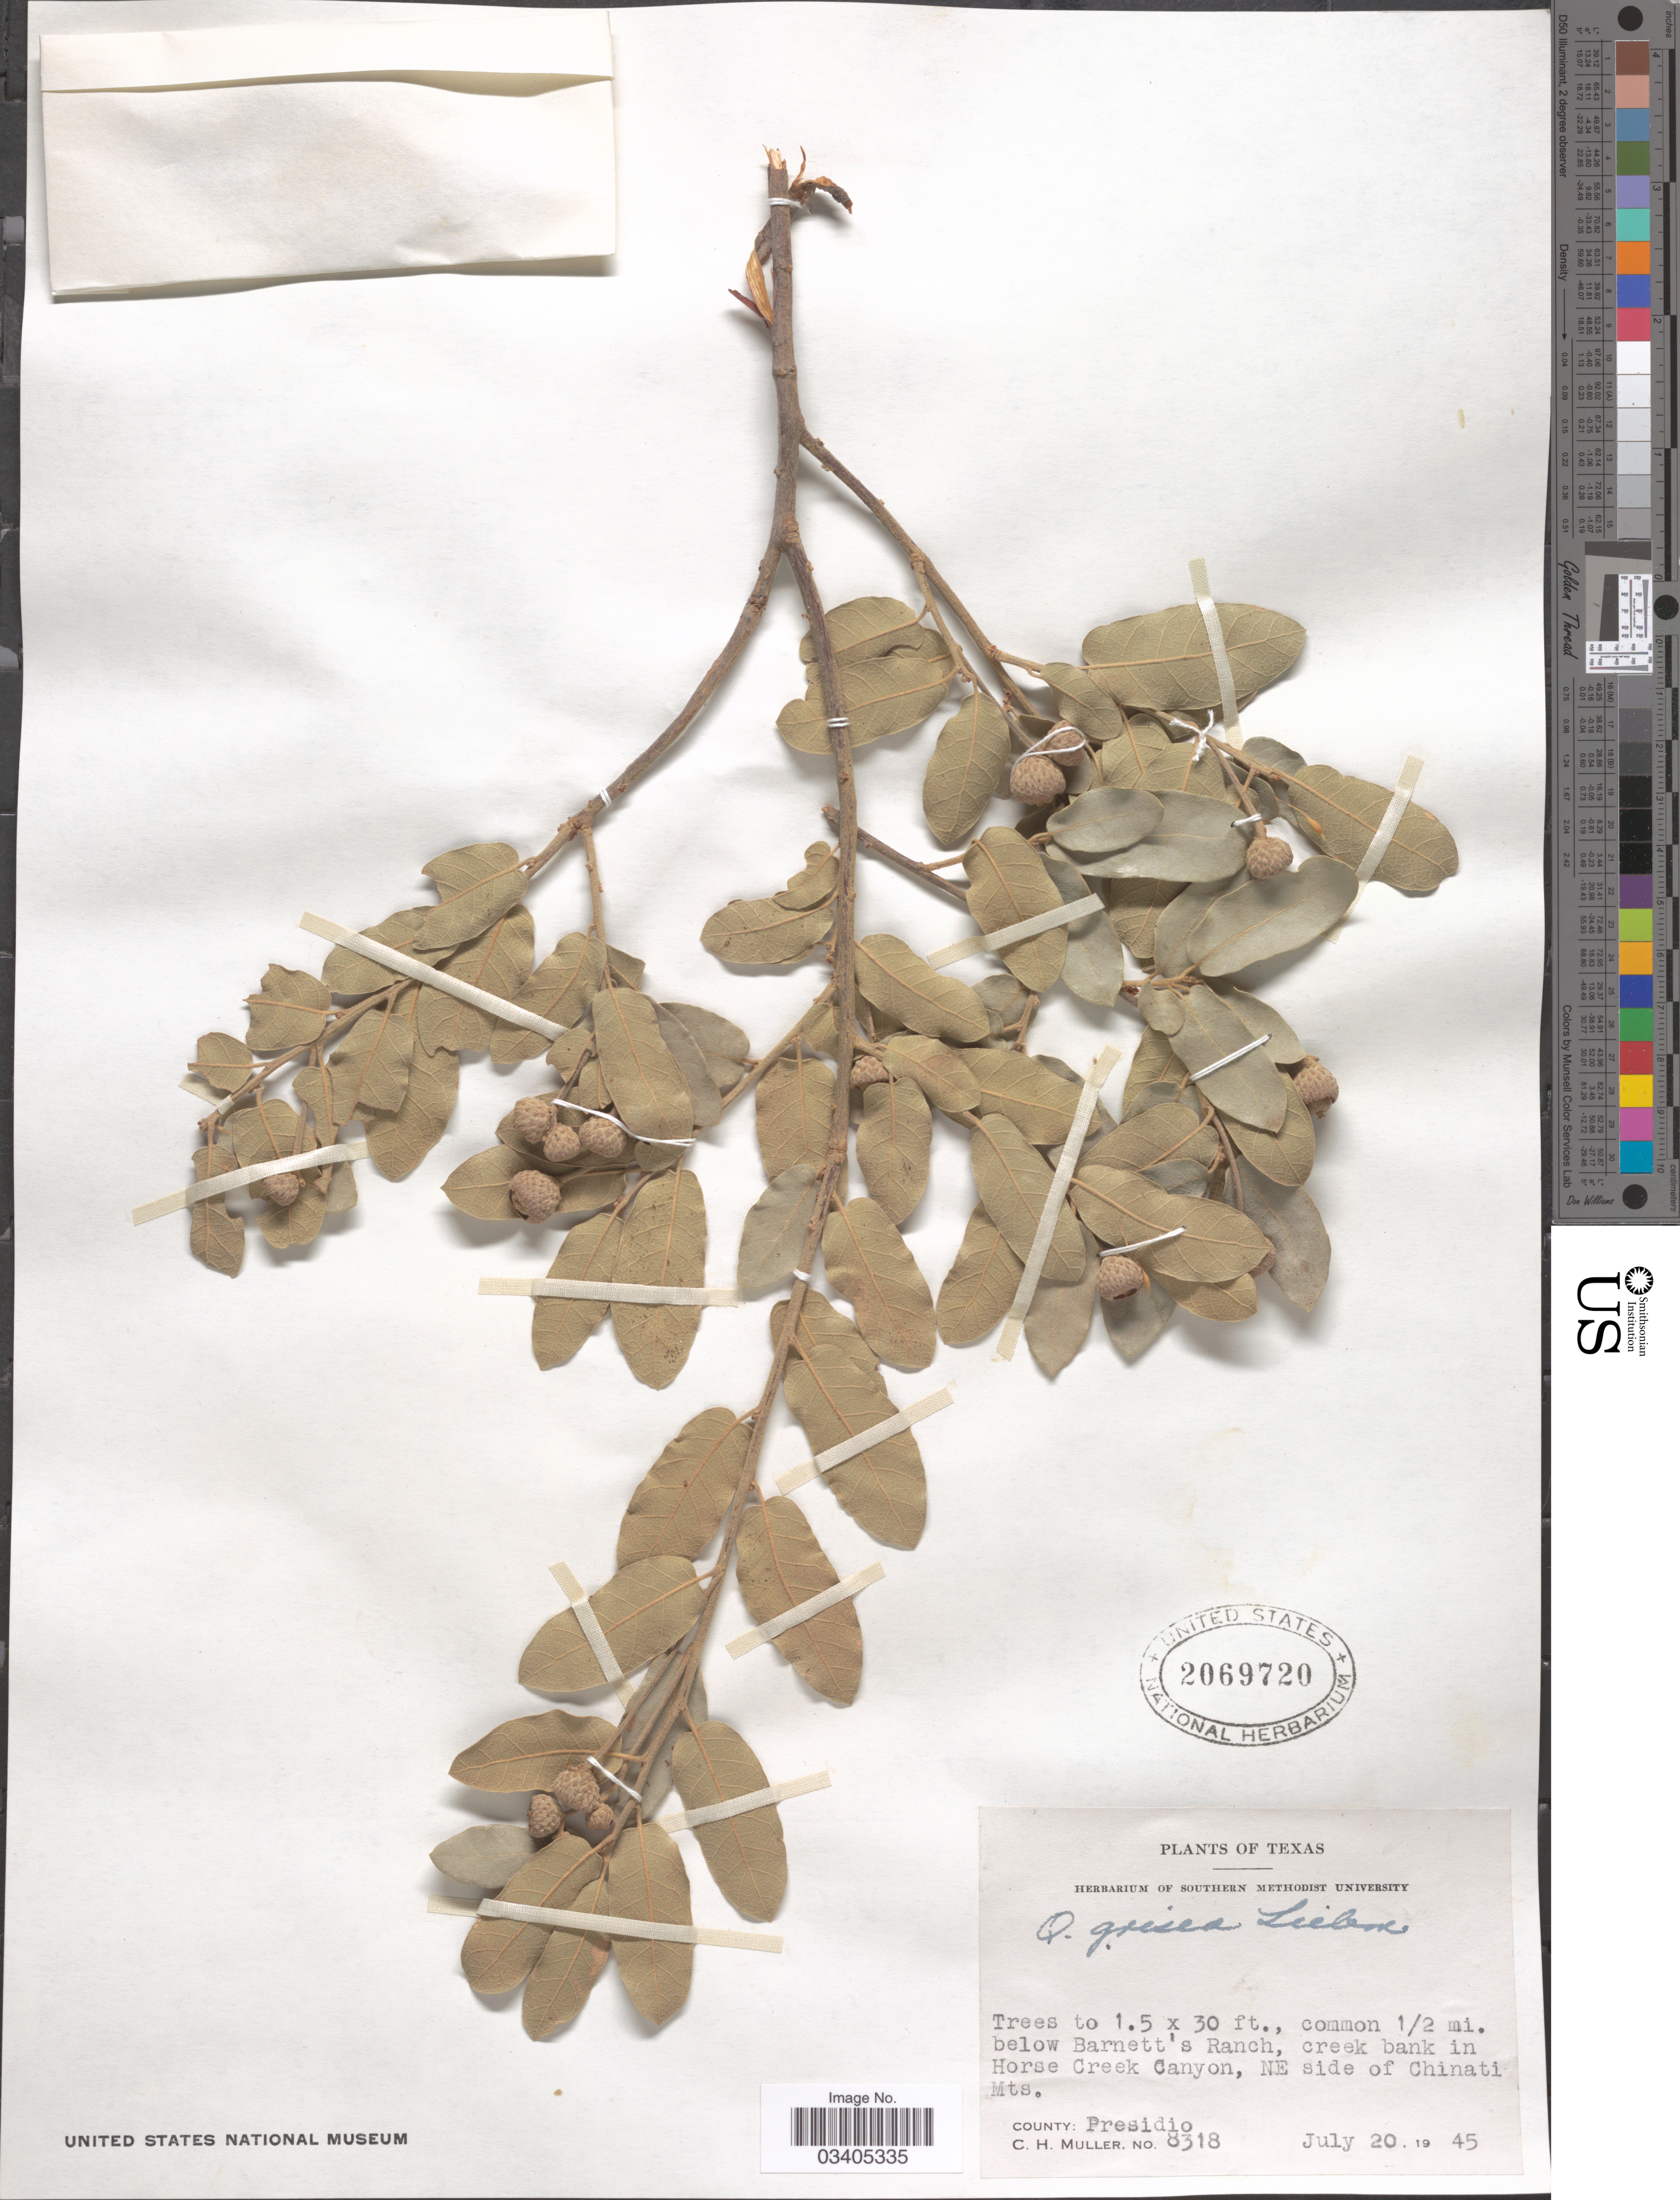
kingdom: Plantae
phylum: Tracheophyta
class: Magnoliopsida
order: Fagales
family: Fagaceae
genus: Quercus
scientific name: Quercus grisea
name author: Liebm.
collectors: C. H. Mueller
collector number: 8318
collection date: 1945-07-20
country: United States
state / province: Texas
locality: Common 1/2 mi. below Barnett's Ranch, creek bank in Horse Creek Canyon, NE side of Chinati Mts. County: Presidio.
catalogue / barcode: US 2069720